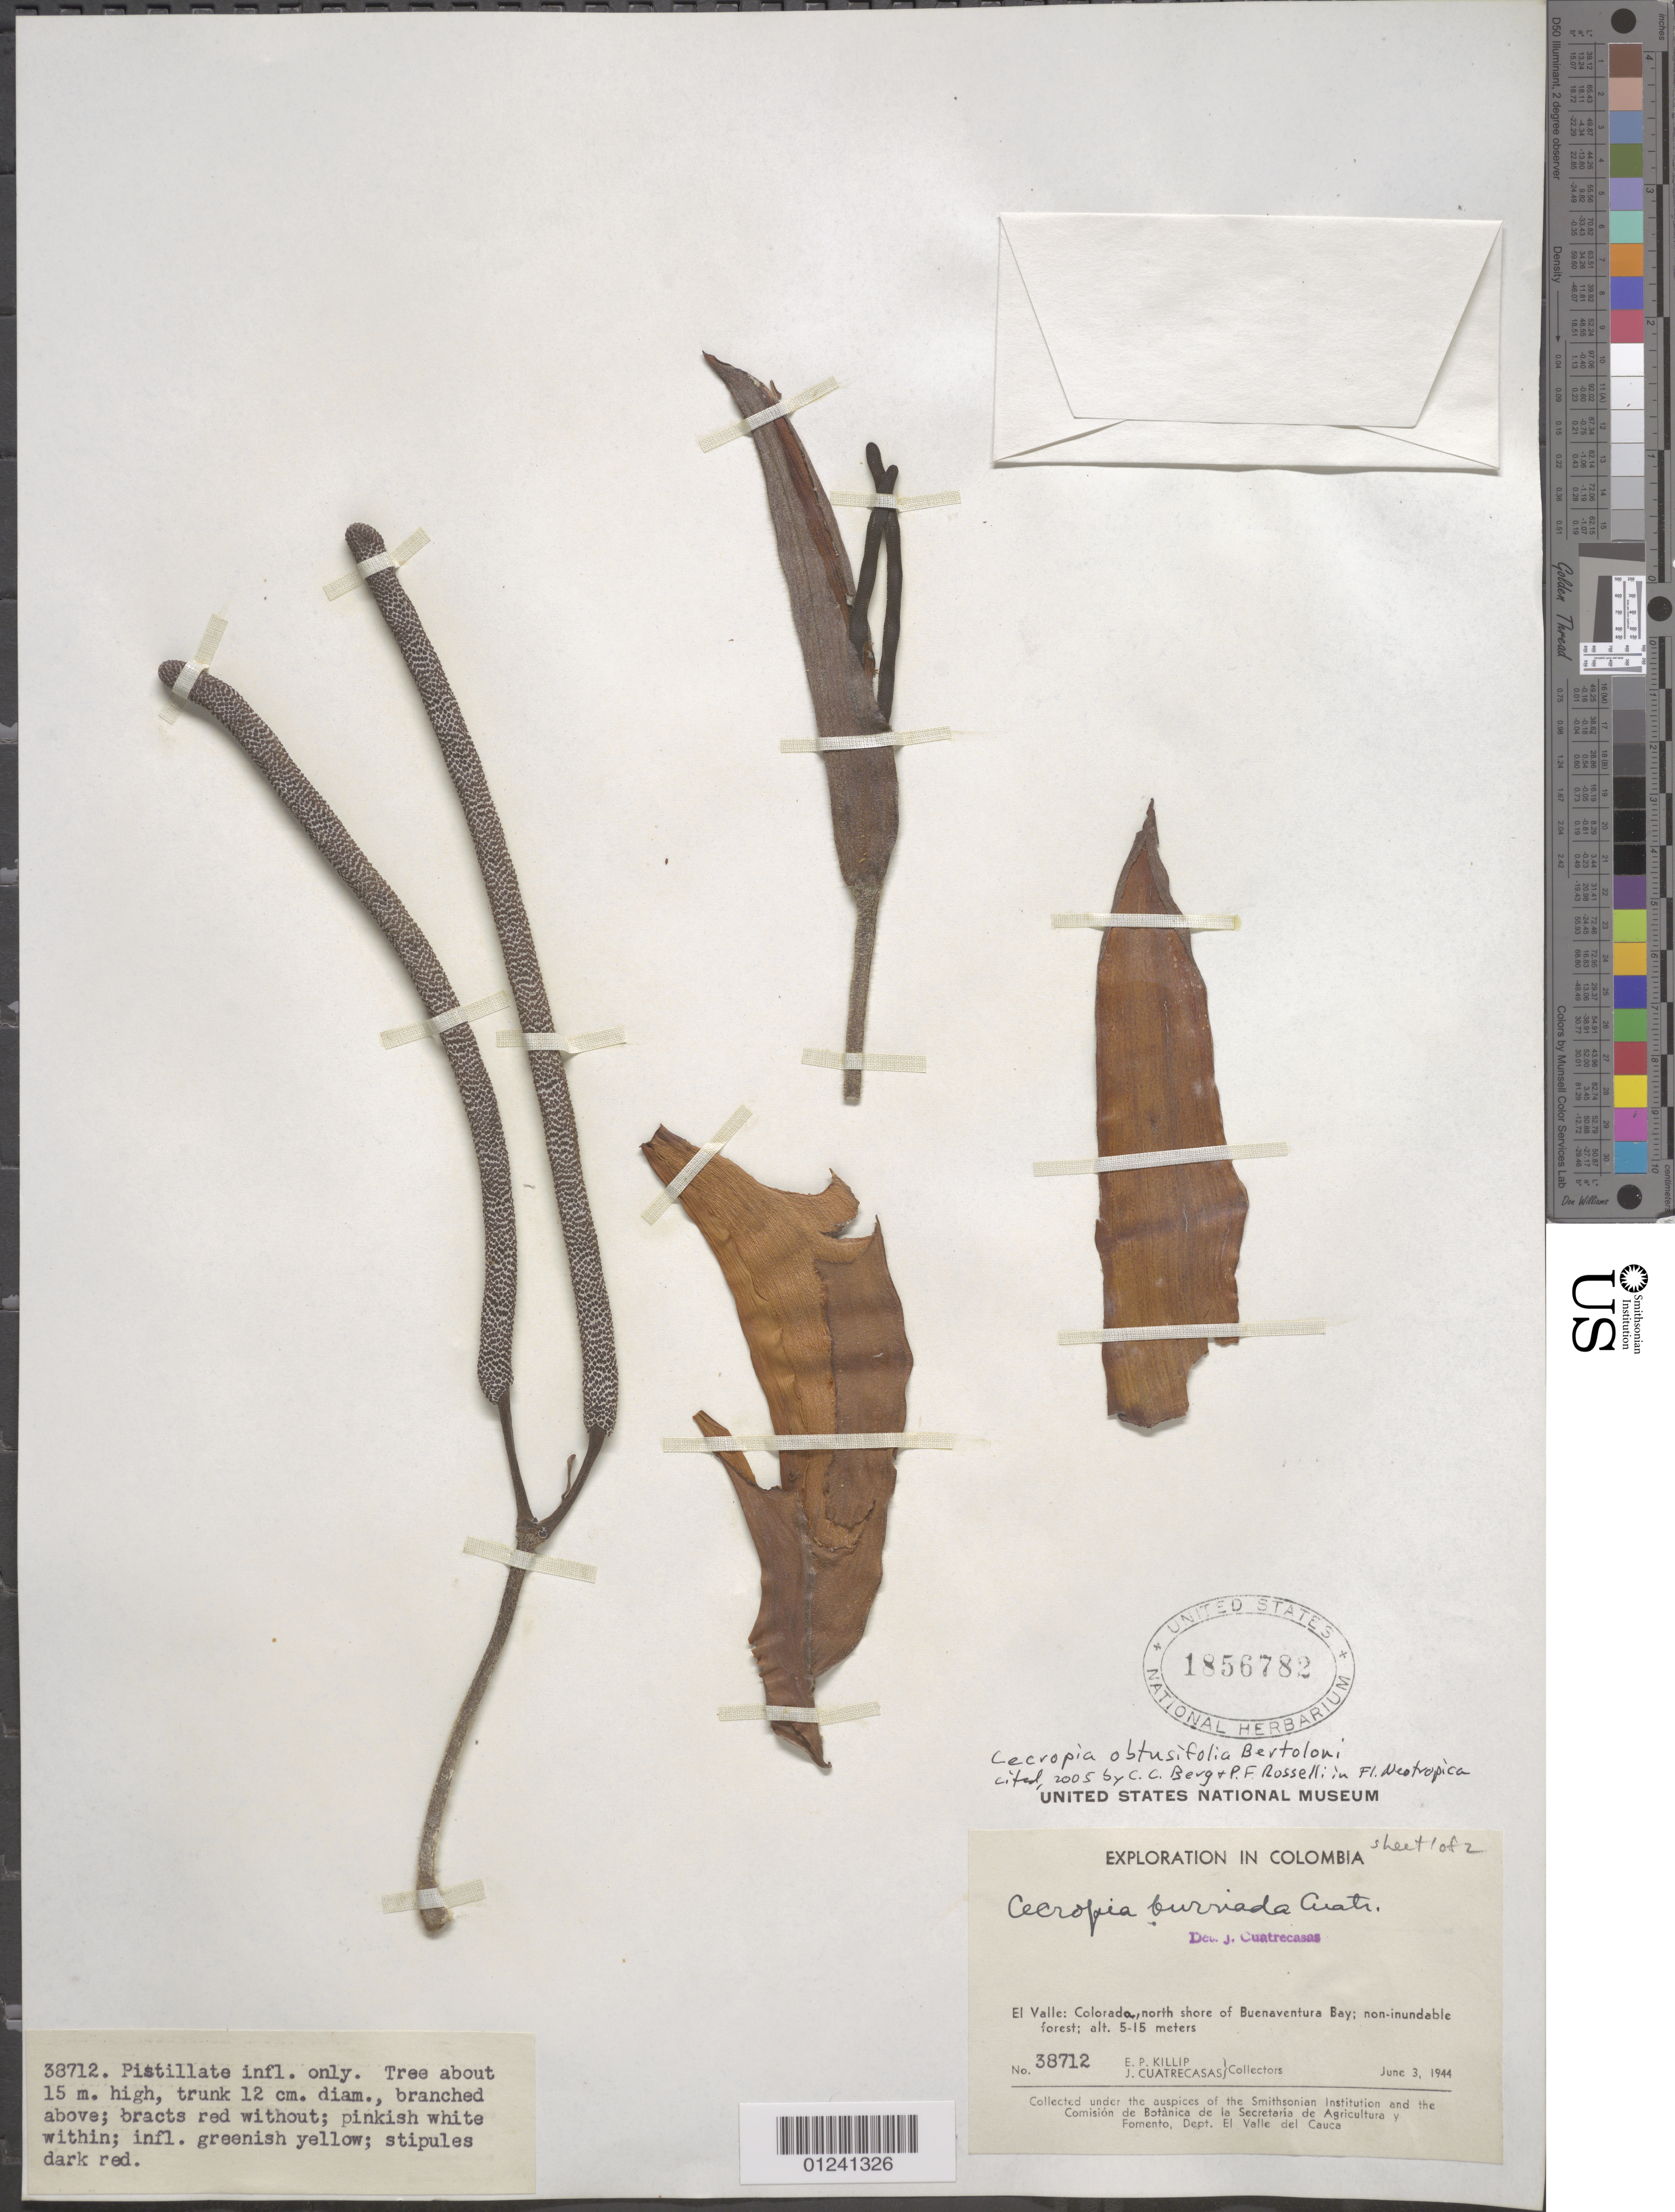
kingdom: Plantae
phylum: Tracheophyta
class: Magnoliopsida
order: Rosales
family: Urticaceae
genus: Cecropia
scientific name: Cecropia obtusifolia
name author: Bertol.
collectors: E. P. Killip & J. Cuatrecasas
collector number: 38712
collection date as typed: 03 Jun 1944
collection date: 1944-06-03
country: Colombia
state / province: Valle del Cauca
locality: Colorado, N shore of Buena Ventura Bay.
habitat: non-inundable forest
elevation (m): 5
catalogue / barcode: US 1856782